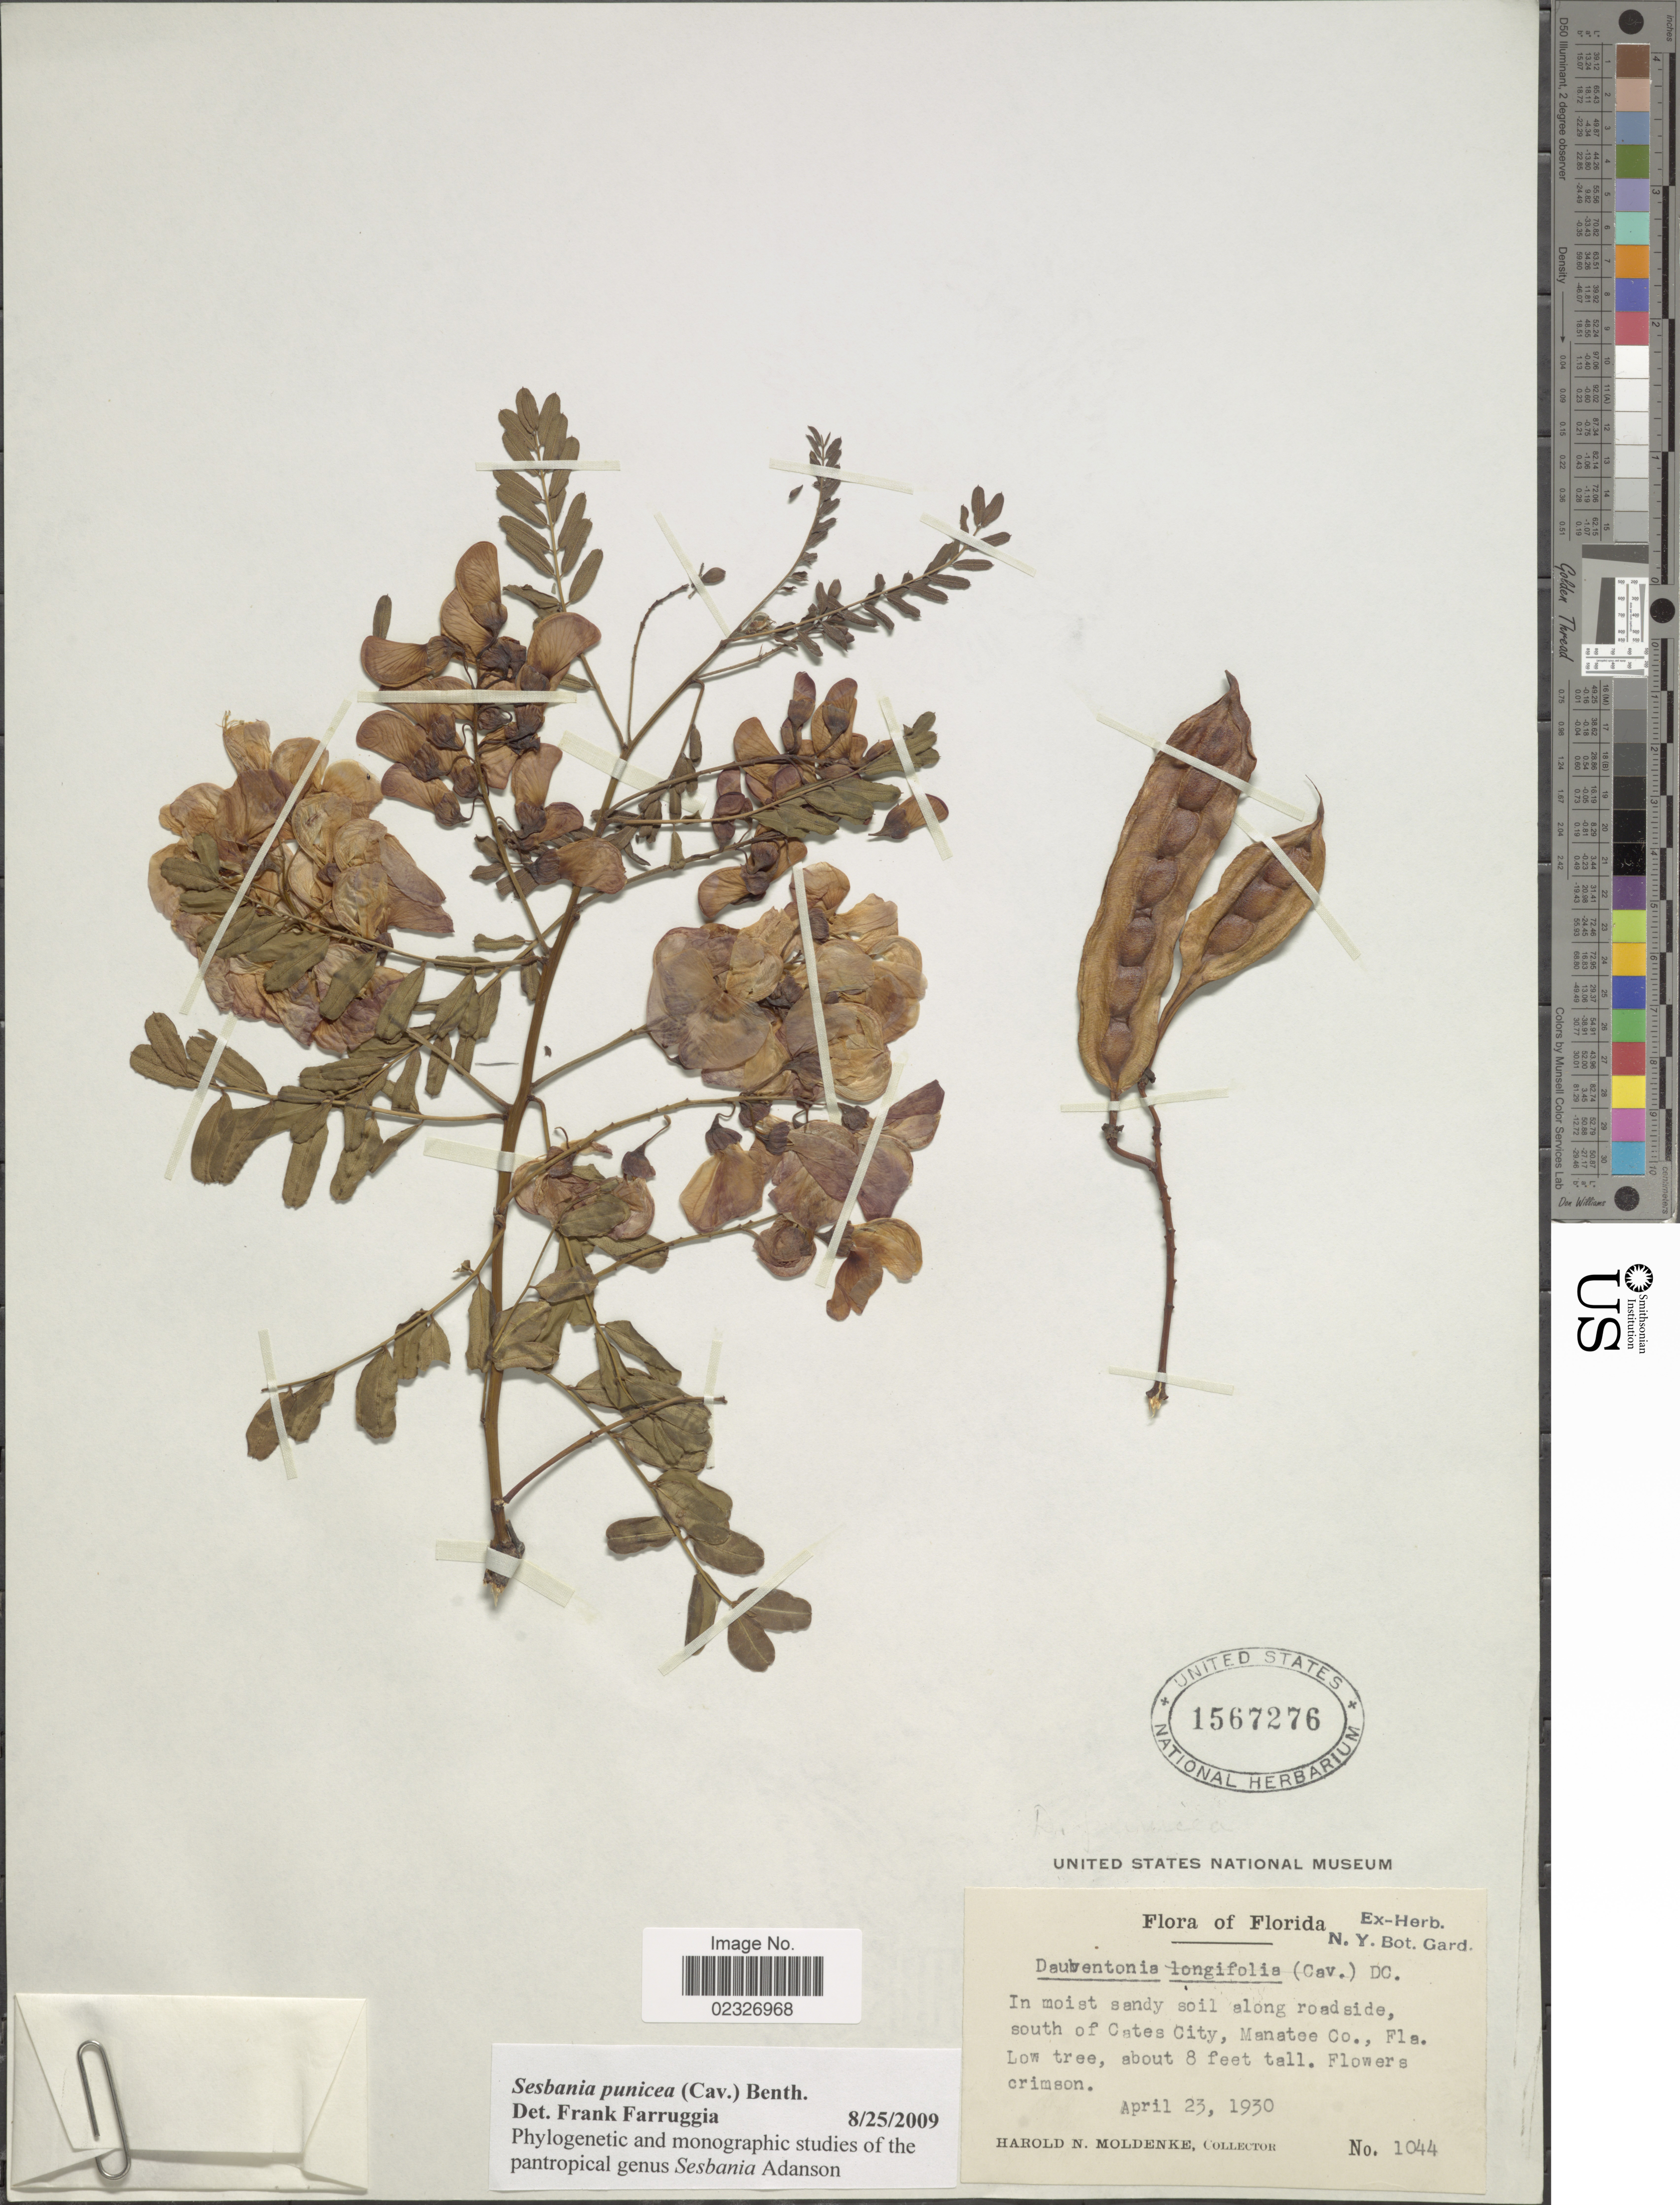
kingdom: Plantae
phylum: Tracheophyta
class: Magnoliopsida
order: Fabales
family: Fabaceae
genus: Sesbania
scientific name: Sesbania punicea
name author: (Cav.) Benth.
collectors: H. N. Moldenke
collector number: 1044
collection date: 1930-04-23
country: United States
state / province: Florida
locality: In moist sandy soil along roadside, south of Cates City, Manatee Co.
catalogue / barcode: US 1567276